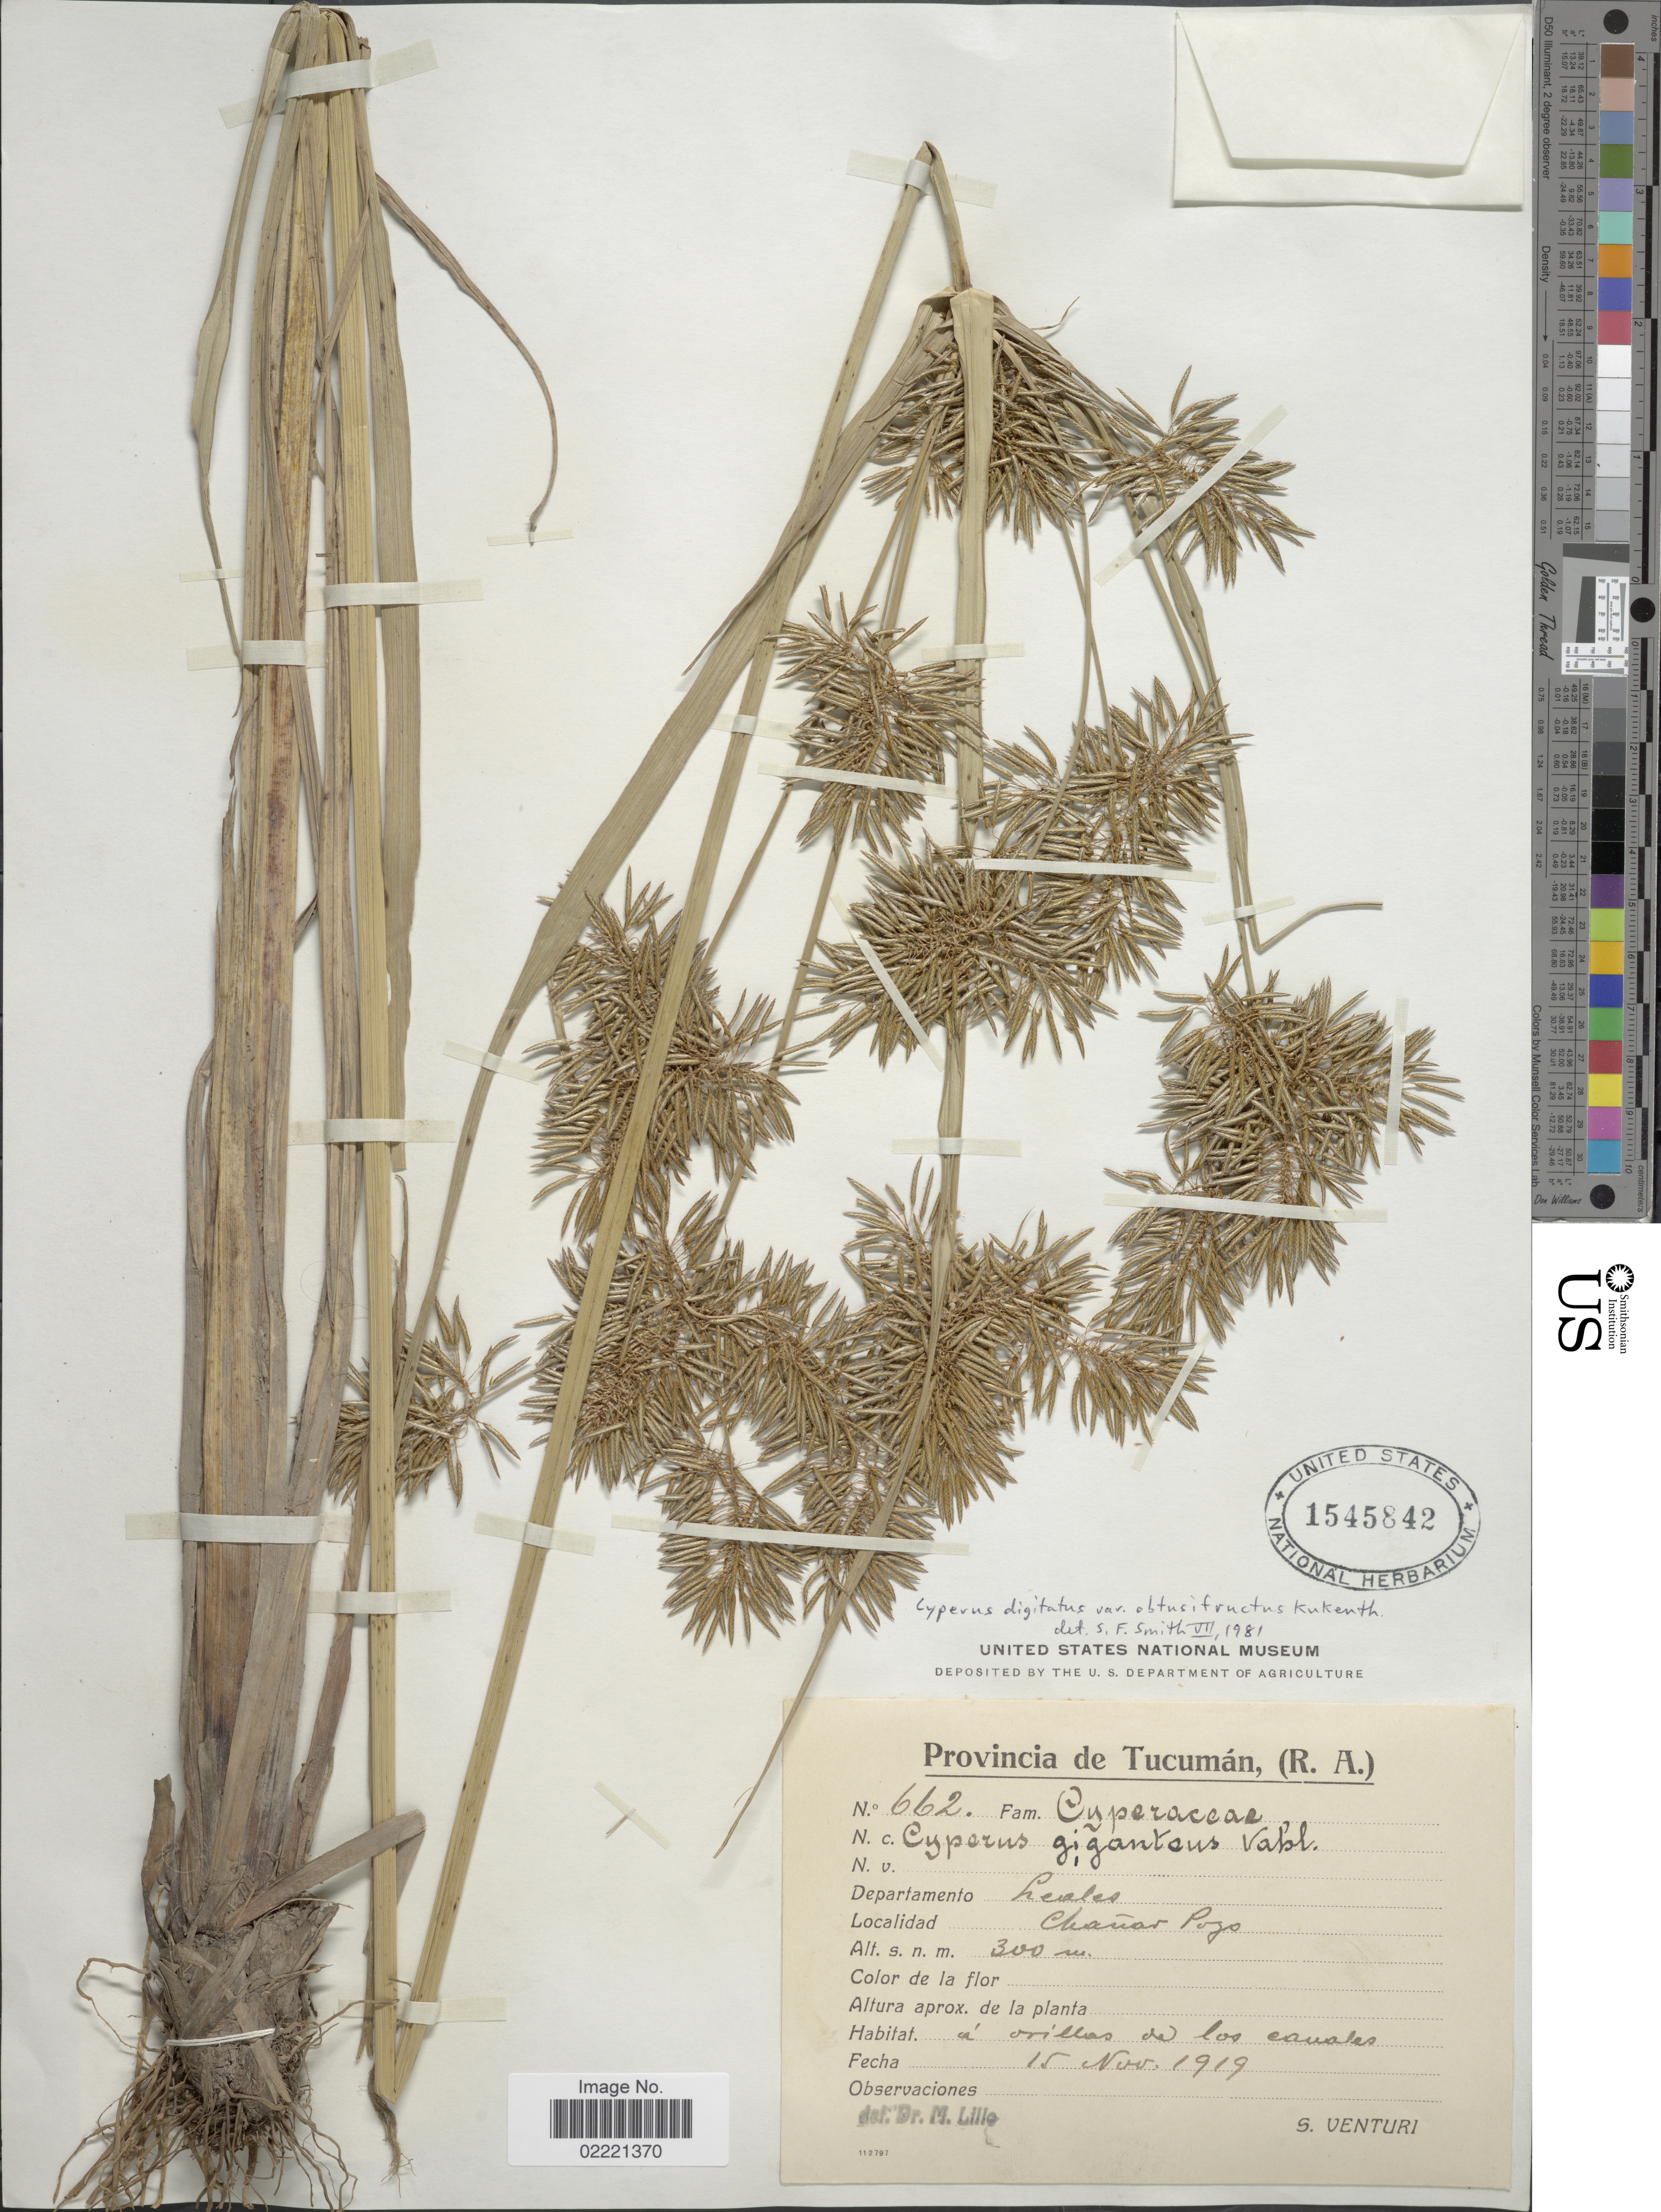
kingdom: Plantae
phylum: Tracheophyta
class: Liliopsida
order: Poales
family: Cyperaceae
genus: Cyperus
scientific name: Cyperus digitatus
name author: Roxb.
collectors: S. Venturi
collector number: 662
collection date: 1919-11-15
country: Argentina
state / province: Tucuman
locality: (R.A.) Departamento Leales, Chañar Pozo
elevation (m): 300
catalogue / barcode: US 1545842